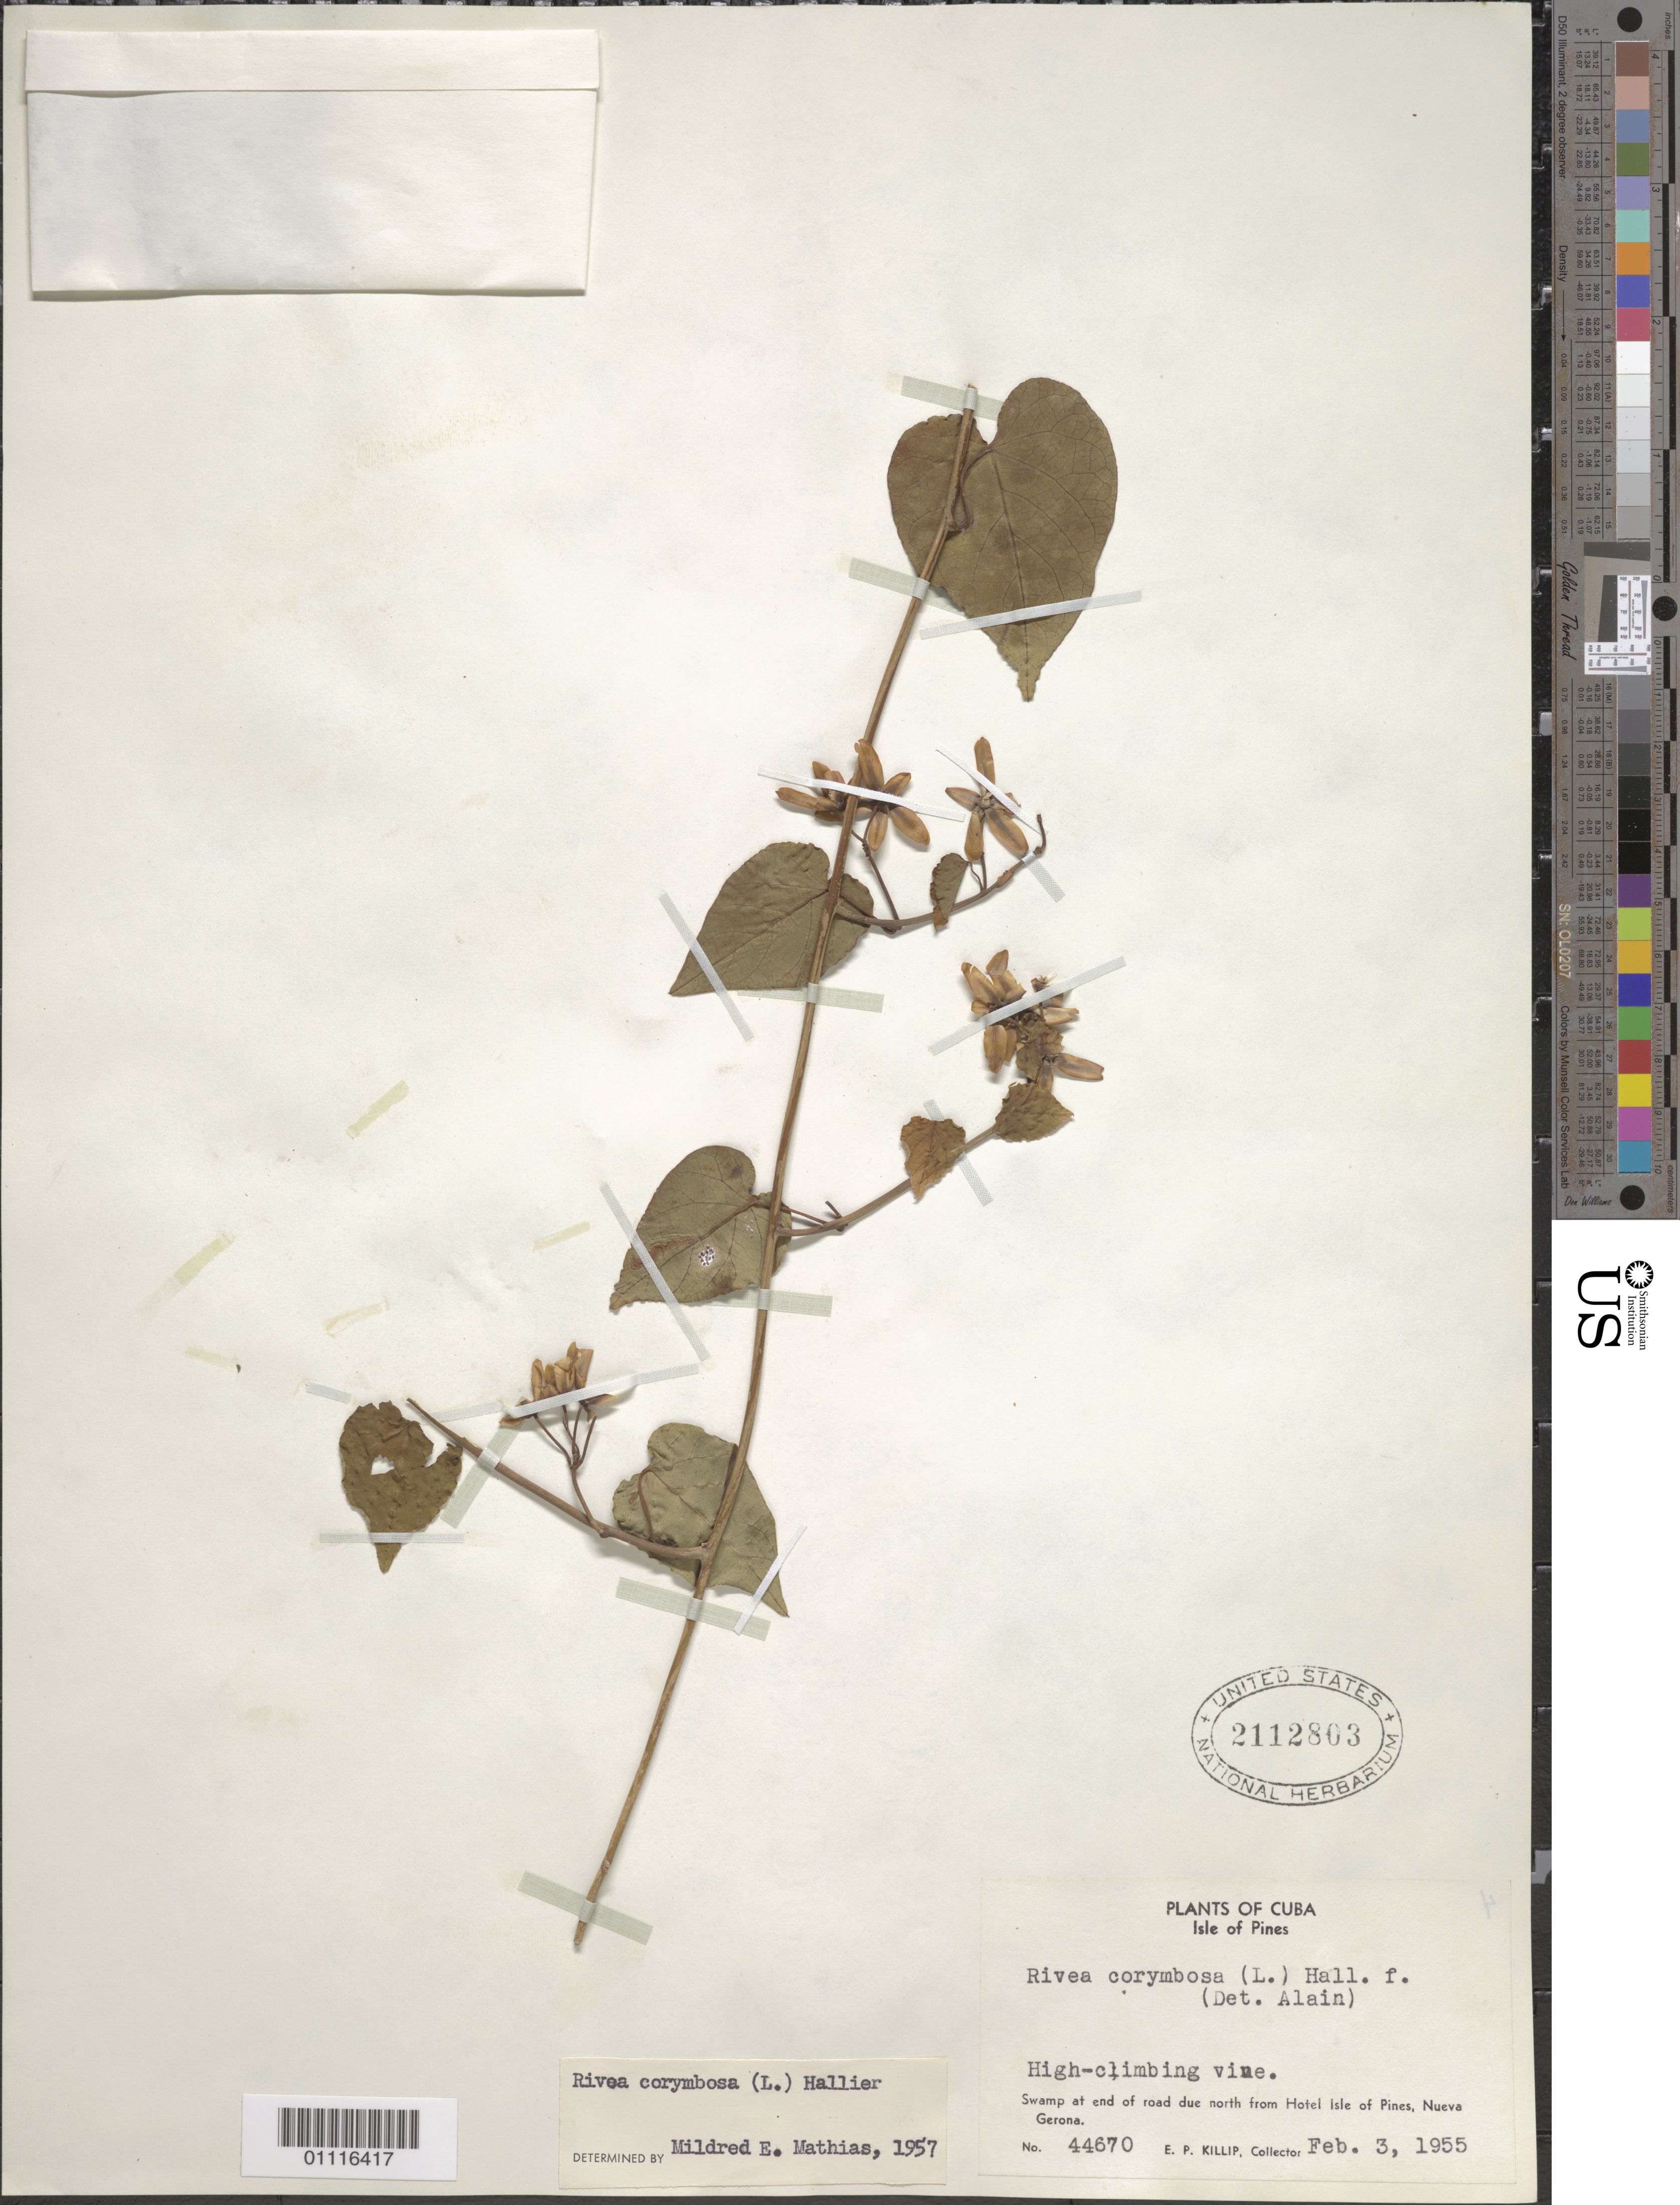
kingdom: Plantae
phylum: Tracheophyta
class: Magnoliopsida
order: Solanales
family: Convolvulaceae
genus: Turbina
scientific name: Turbina corymbosa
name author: (L.) Raf.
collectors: E. P. Killip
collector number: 44670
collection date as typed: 03 Feb 1955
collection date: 1955-02-03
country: Cuba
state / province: Isla de La Juventud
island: Isla de la Juventud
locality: Swamp at end of road due N from Hotel Isle of Pines, Nueva Gerona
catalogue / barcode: US 2112803